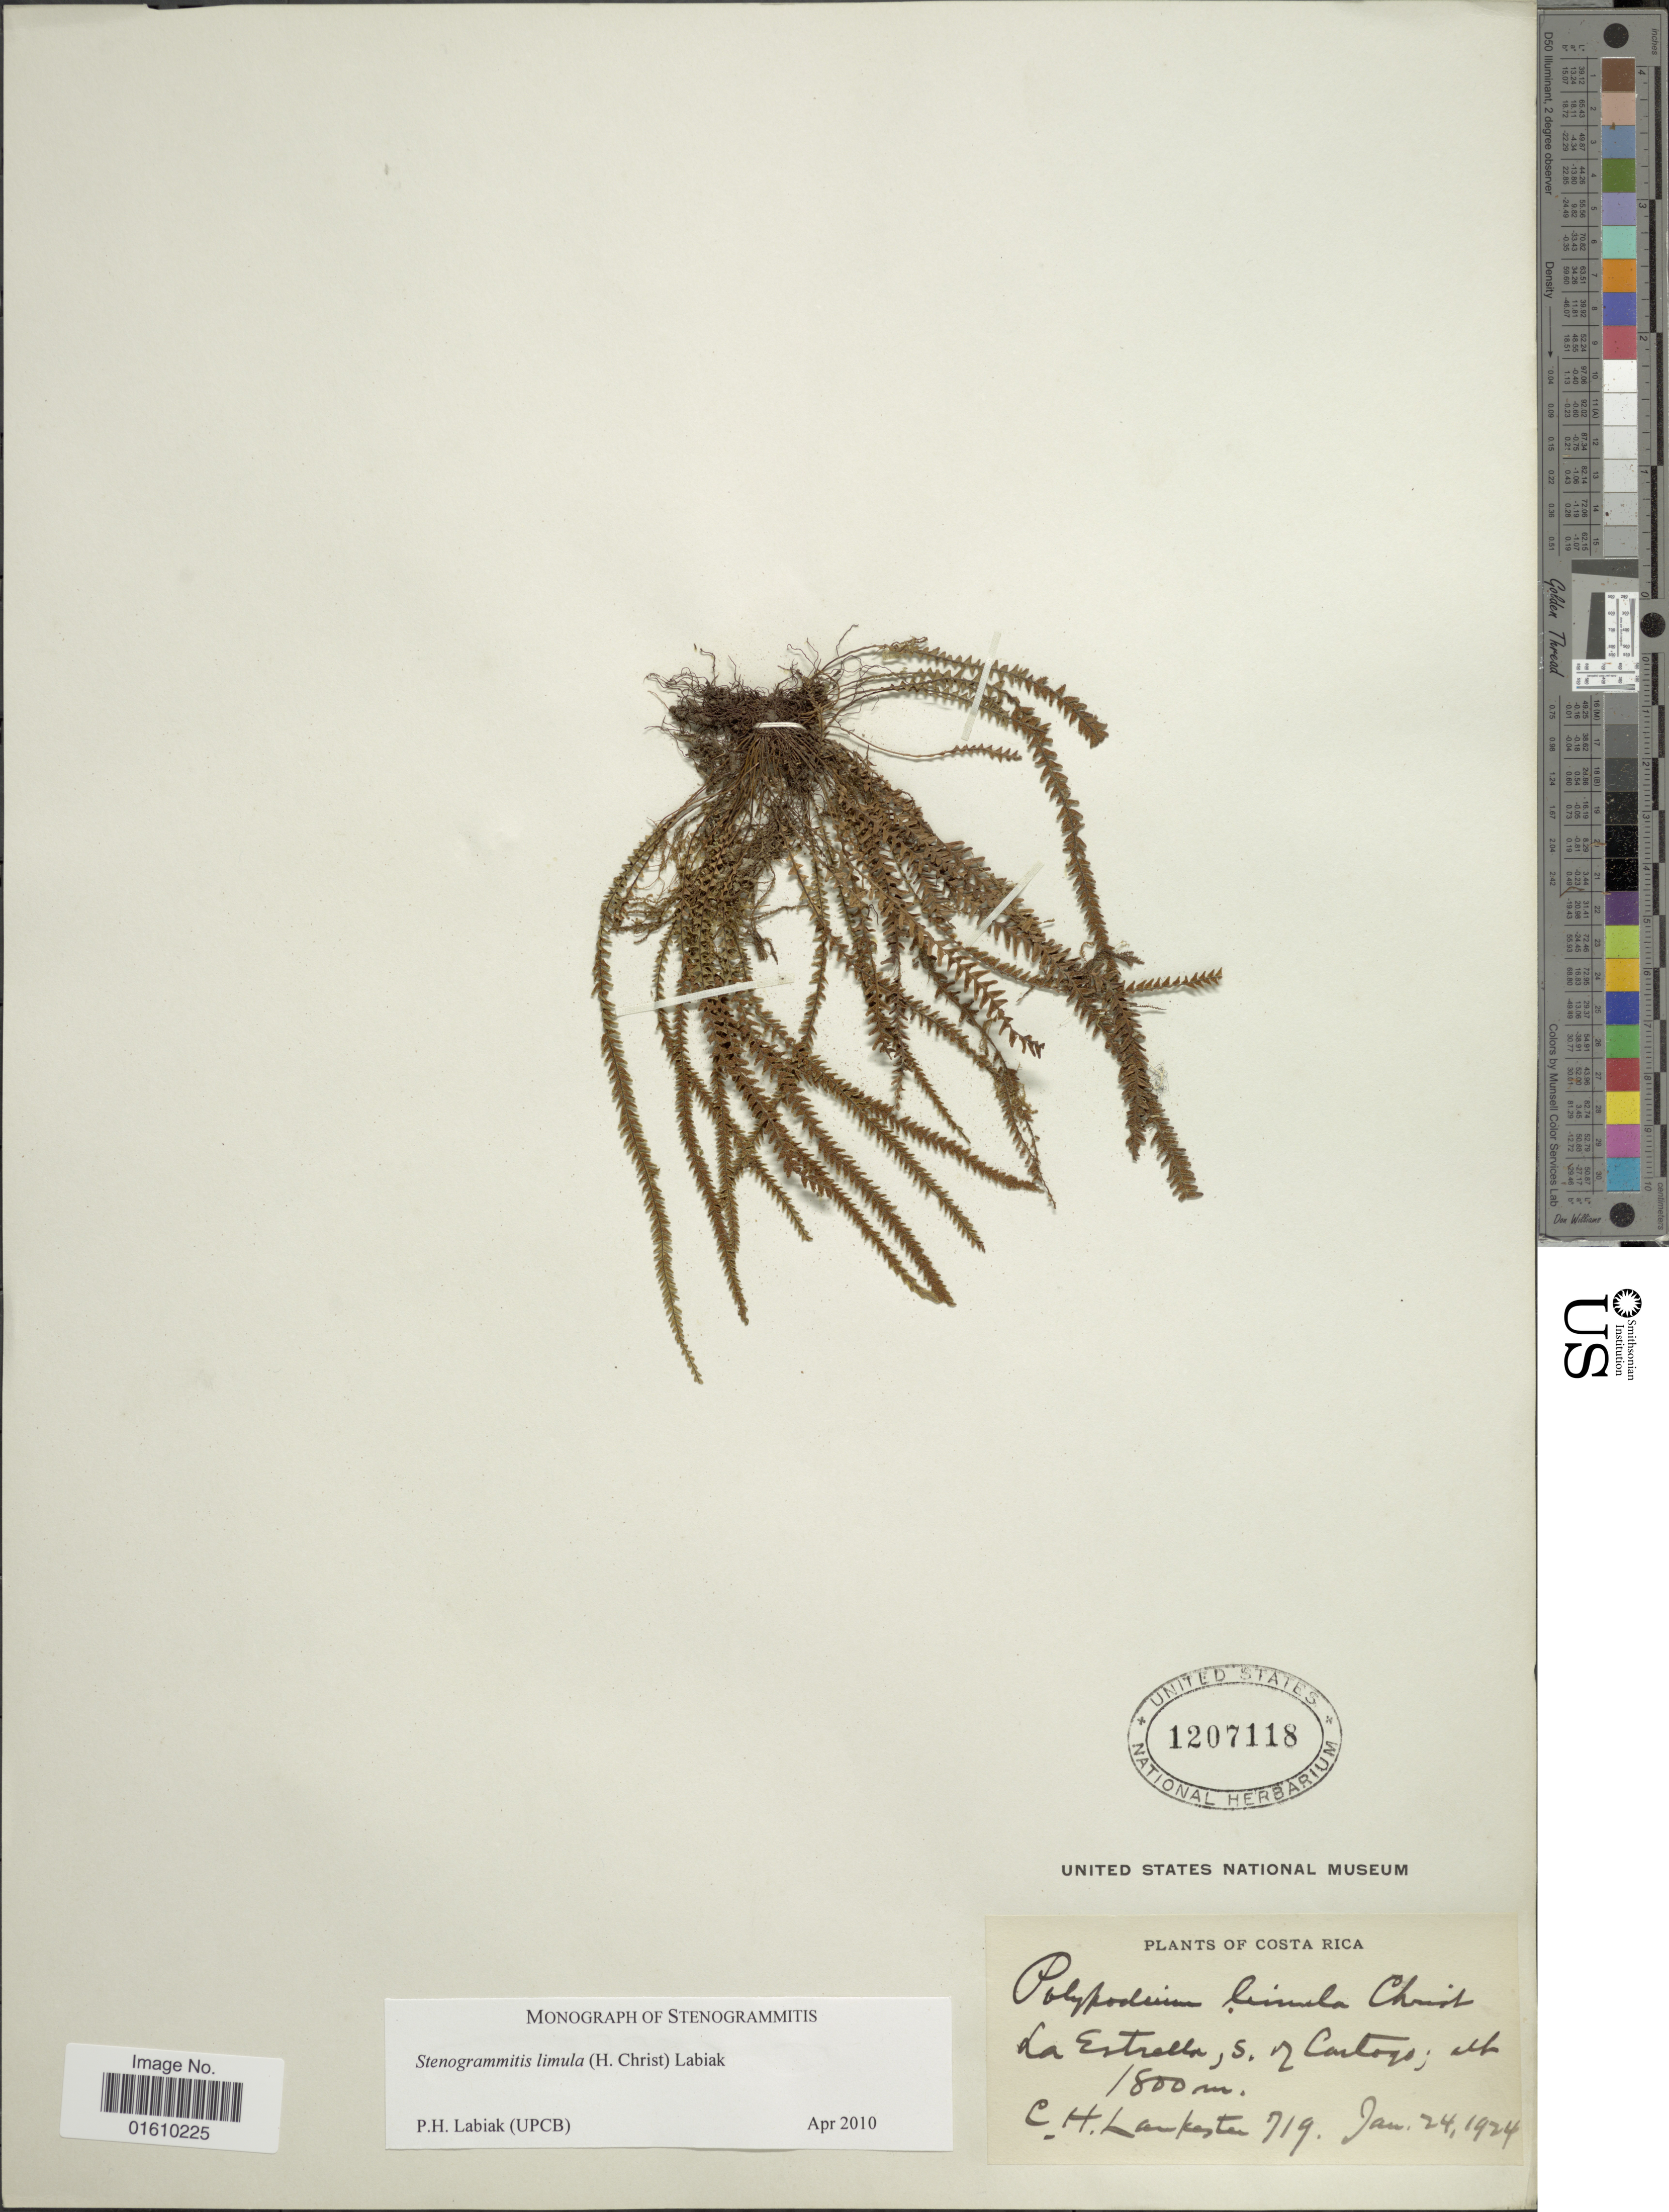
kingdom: Plantae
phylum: Tracheophyta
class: Polypodiopsida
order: Polypodiales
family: Polypodiaceae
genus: Stenogrammitis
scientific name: Stenogrammitis limula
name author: (Christ) Labiak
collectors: C. H. Lankester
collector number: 719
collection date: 1924-01-24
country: Costa Rica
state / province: Cartago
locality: La Estrella, s. of Cartago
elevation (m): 1800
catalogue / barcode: US 1207118